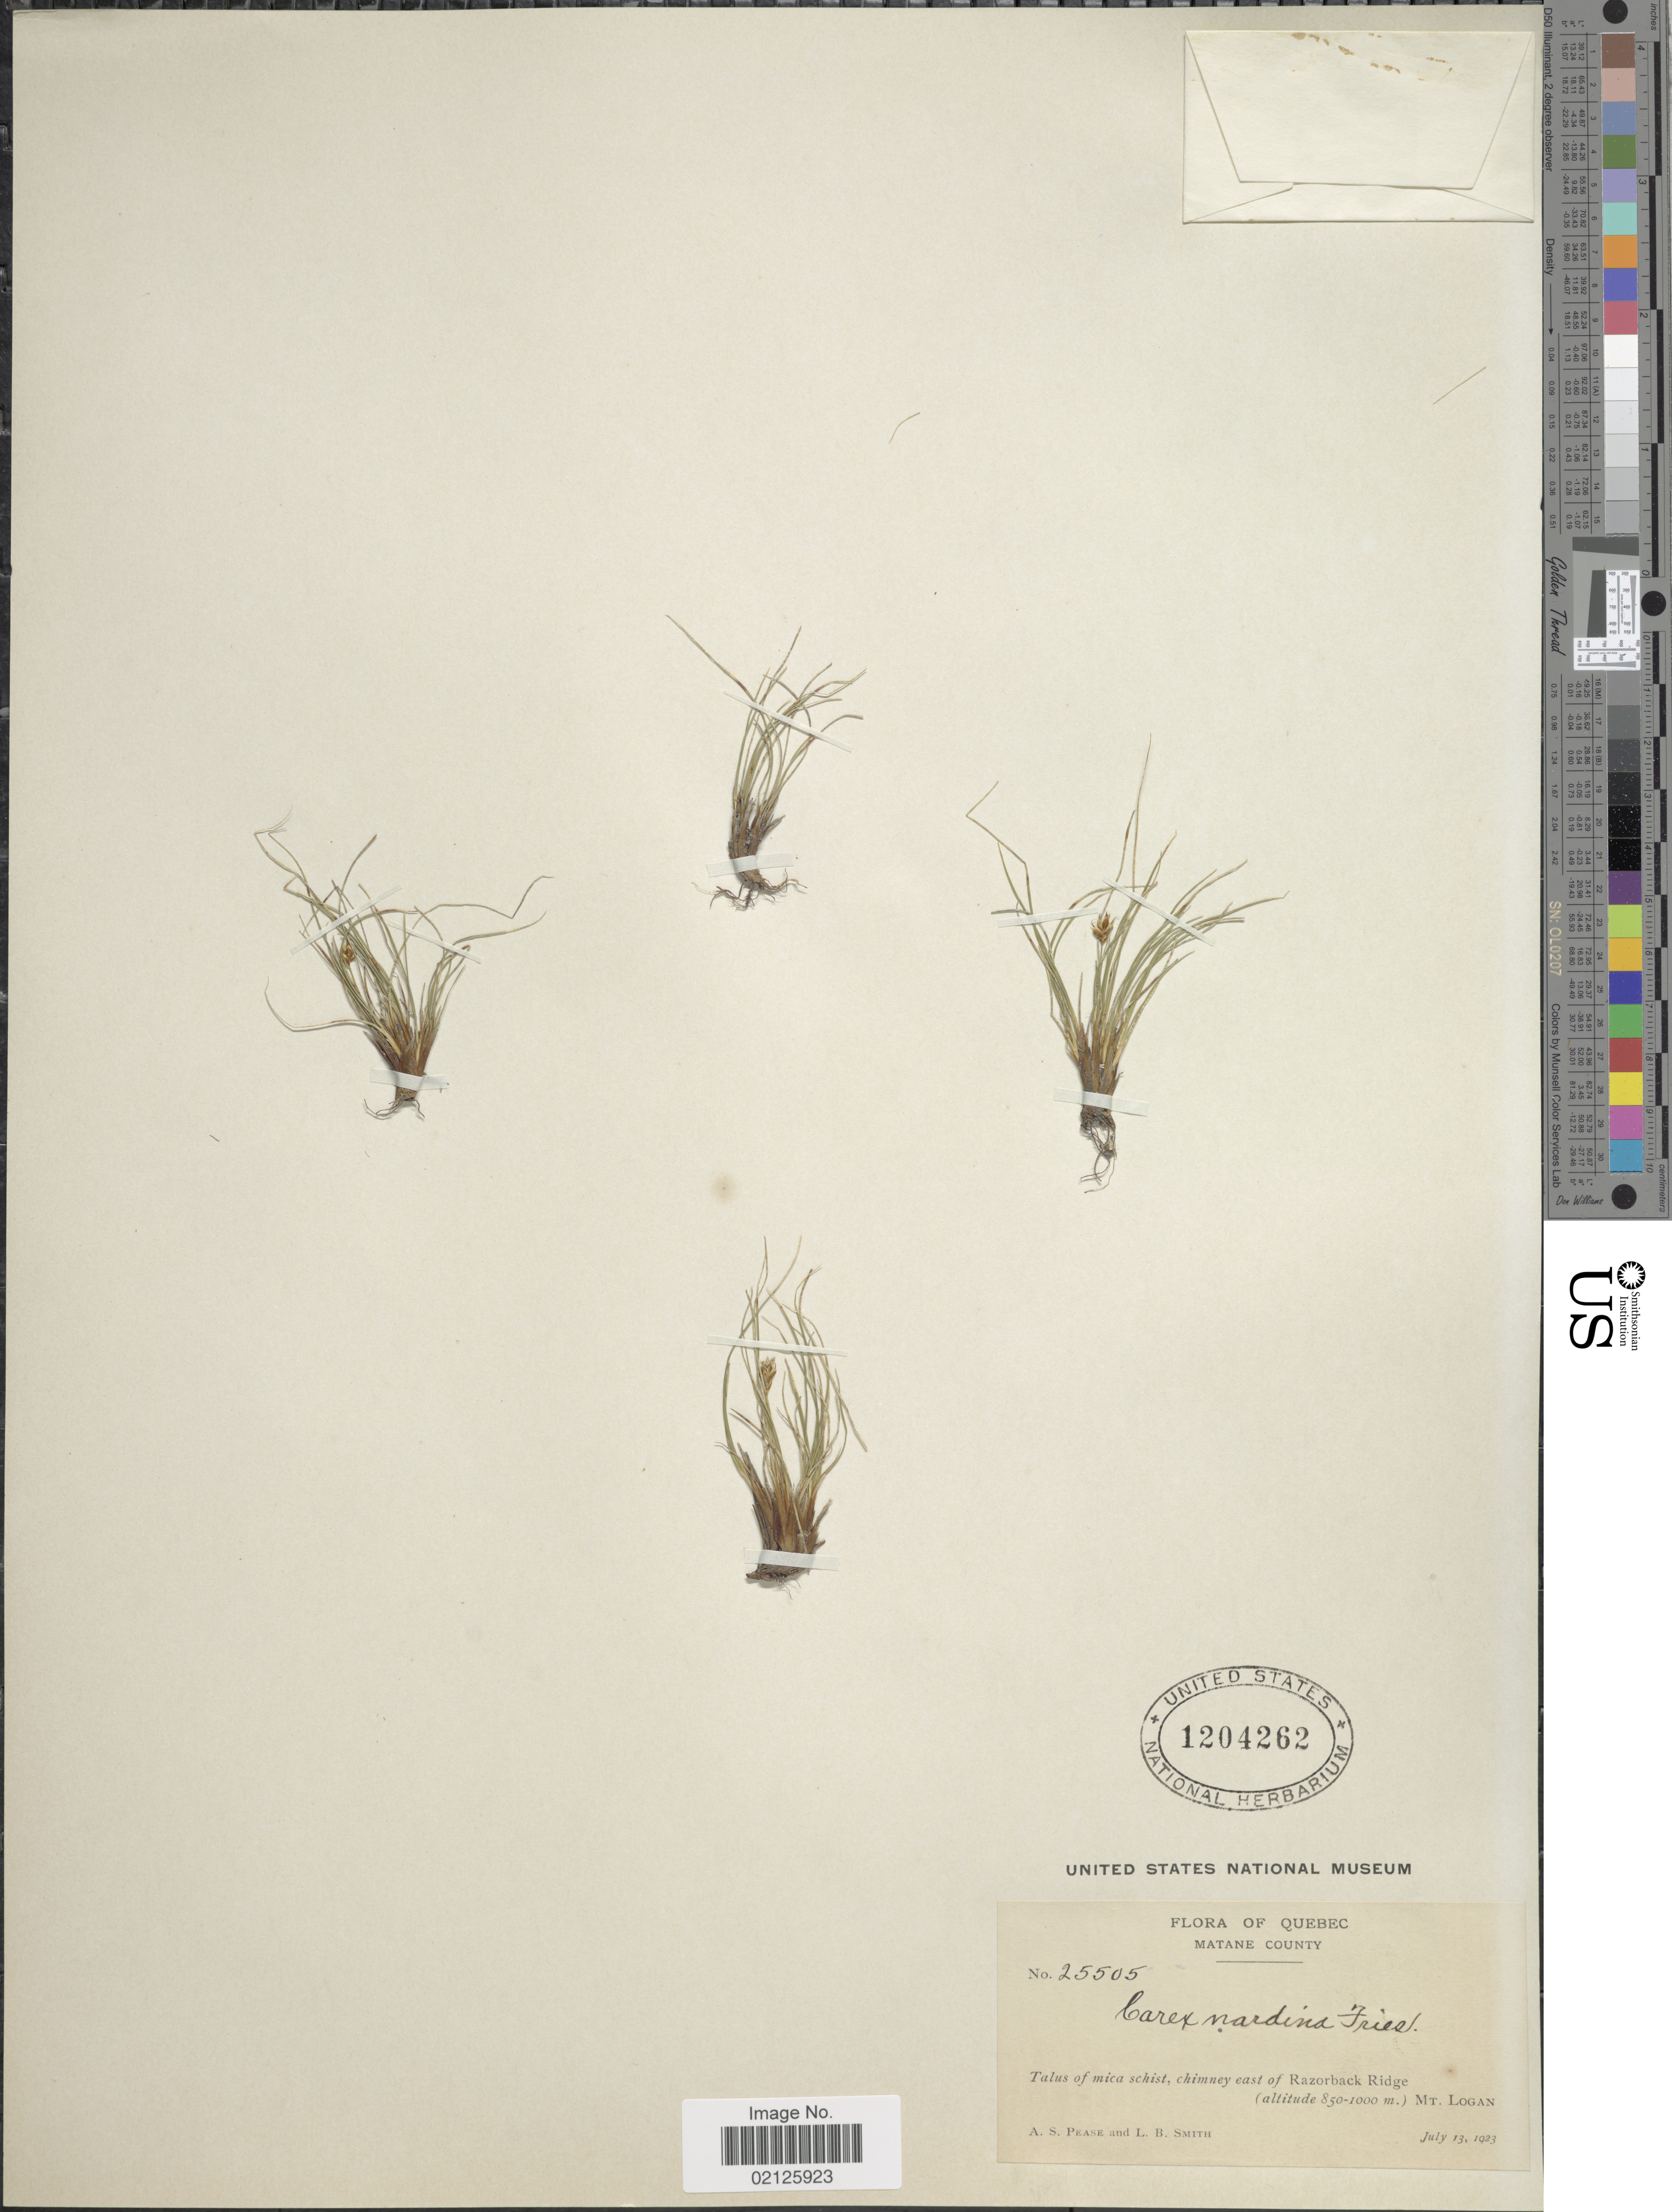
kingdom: Plantae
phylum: Tracheophyta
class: Liliopsida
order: Poales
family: Cyperaceae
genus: Carex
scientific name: Carex nardina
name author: (Hornem.) Fr.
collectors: A. S. Pease & L. Smith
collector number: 25505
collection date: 1923-07-13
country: Canada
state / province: Quebec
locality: Matane County, Talus of mica schist, chimney east of Razorback Ridge, Mt Logan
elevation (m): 850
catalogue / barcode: US 1204262